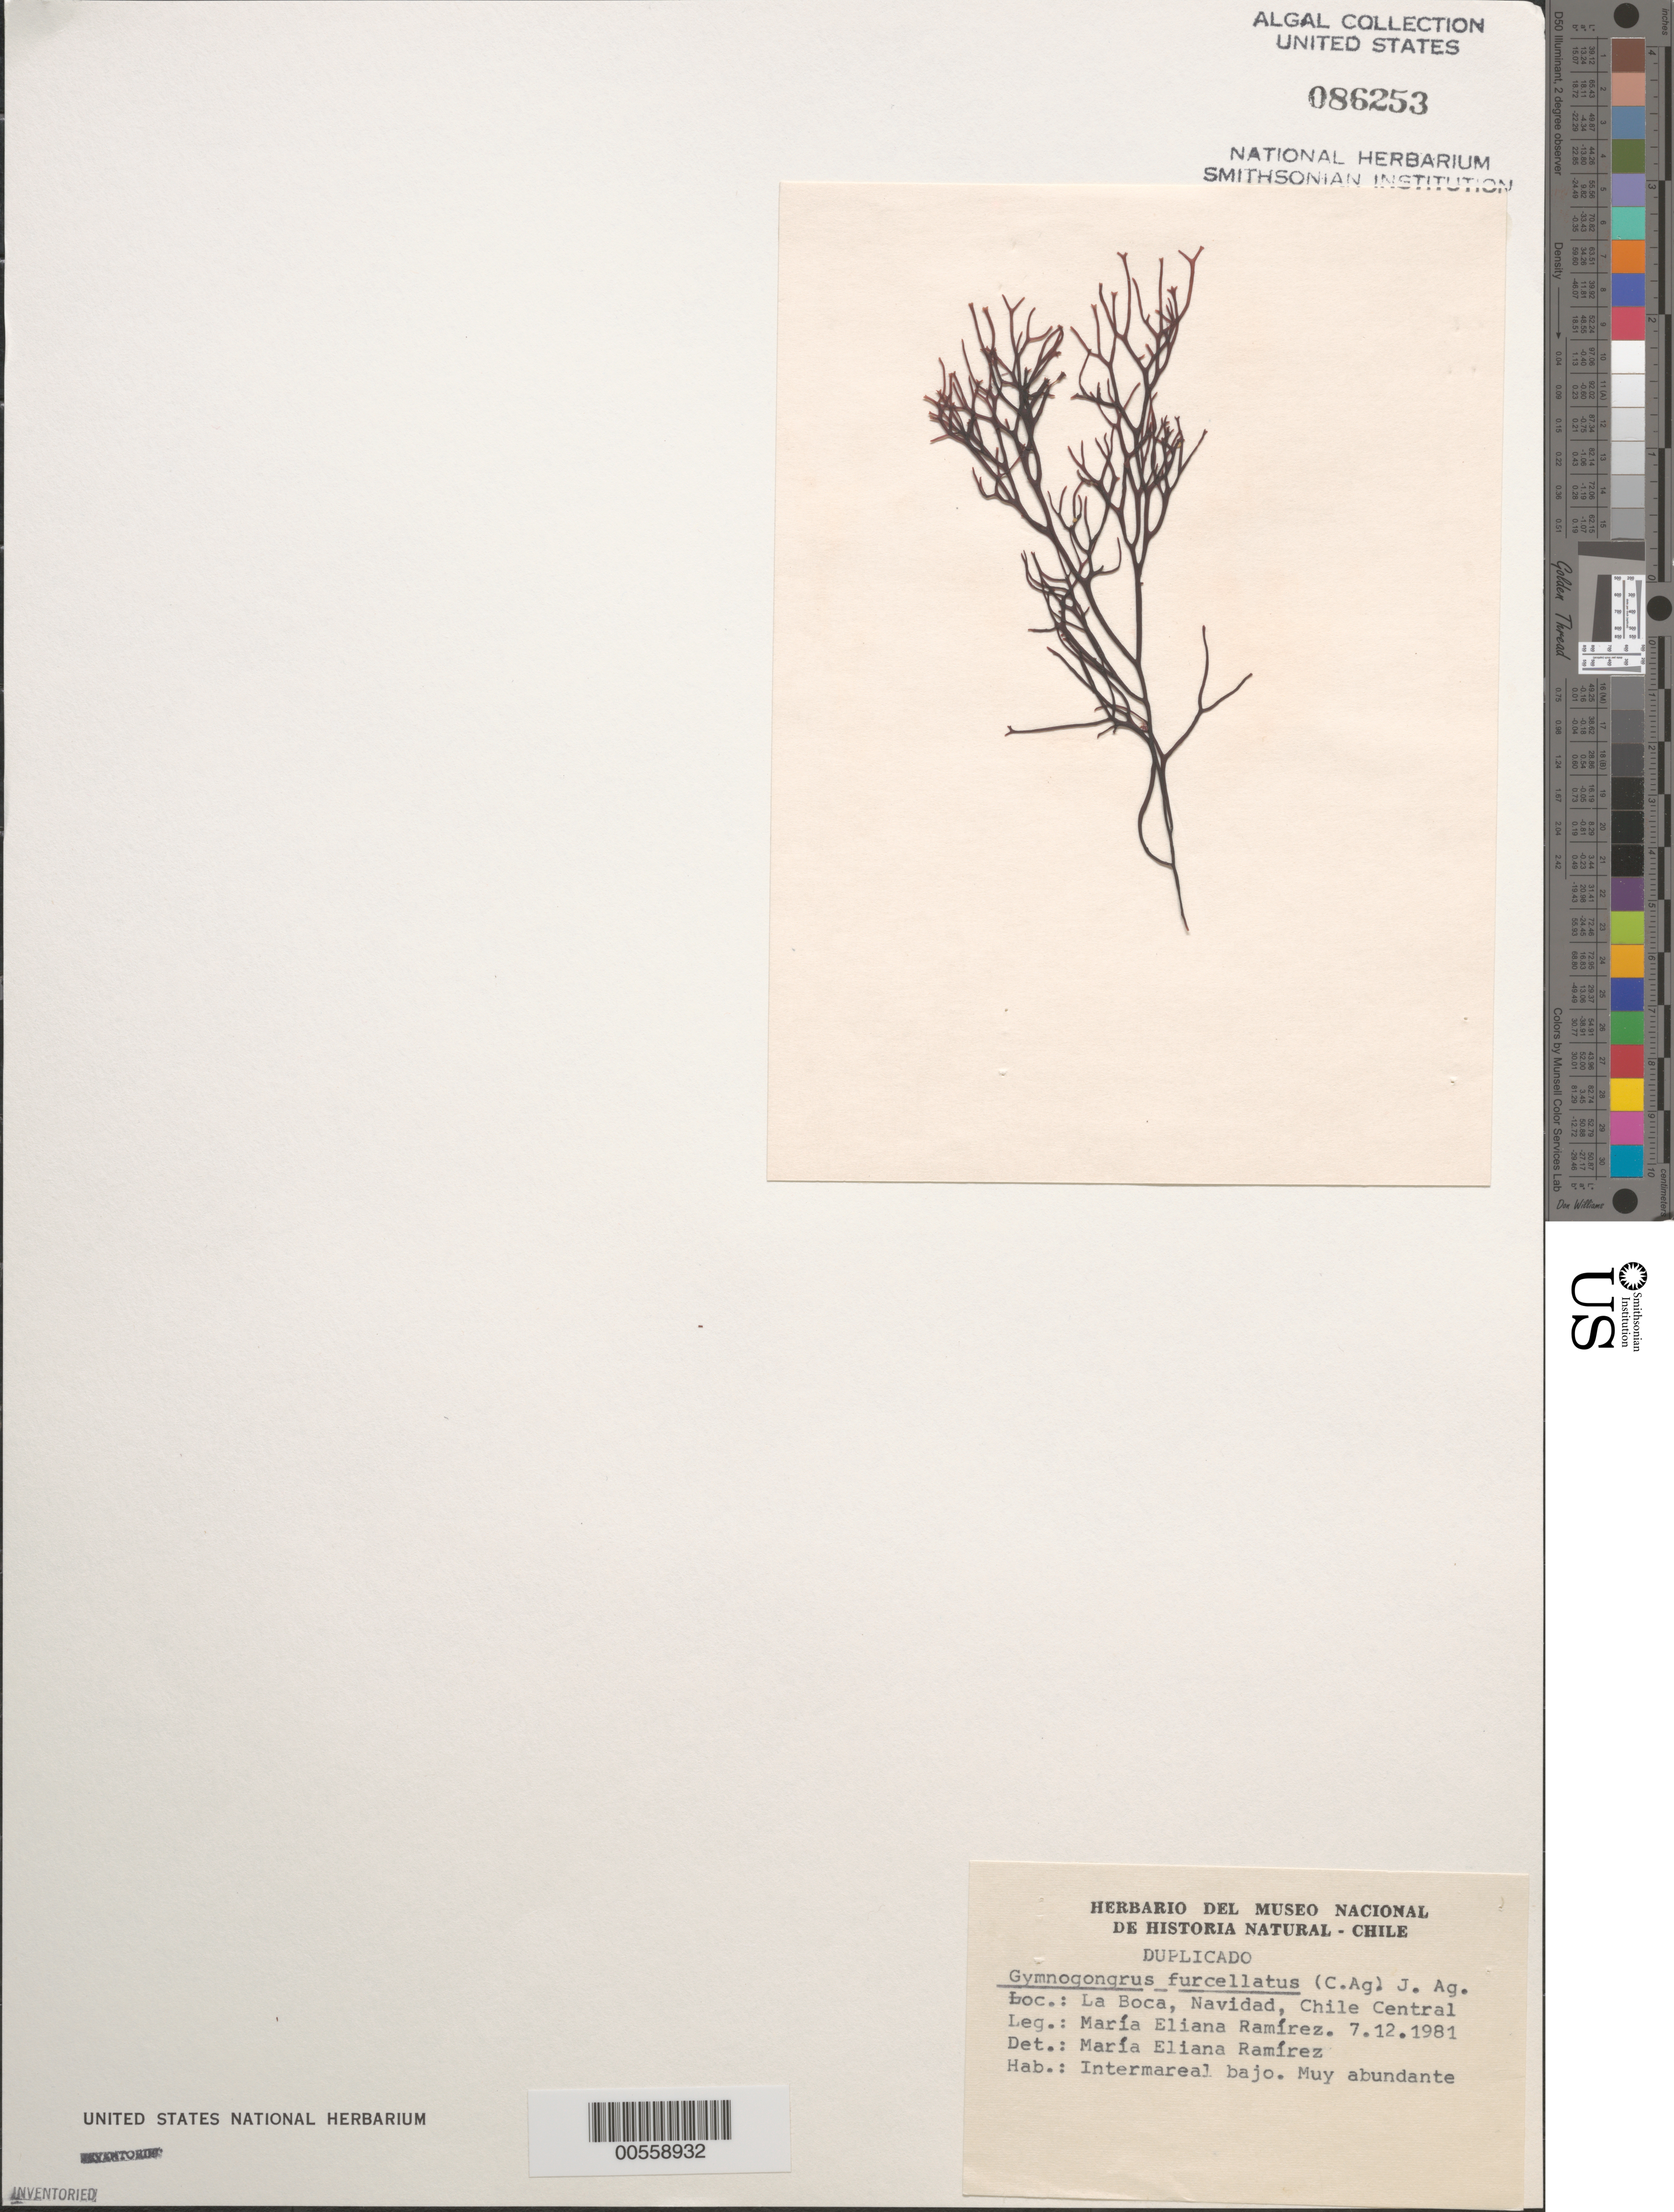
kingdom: Plantae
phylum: Rhodophyta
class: Florideophyceae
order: Gigartinales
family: Phyllophoraceae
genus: Gymnogongrus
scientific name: Gymnogongrus furcellatus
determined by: Ramírez, M. E.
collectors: M. E. Ramirez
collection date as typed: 07 Dec 1981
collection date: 1981-12-07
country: Chile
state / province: Región Metropolitana (RM)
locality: La boca, navidad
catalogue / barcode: US 86253